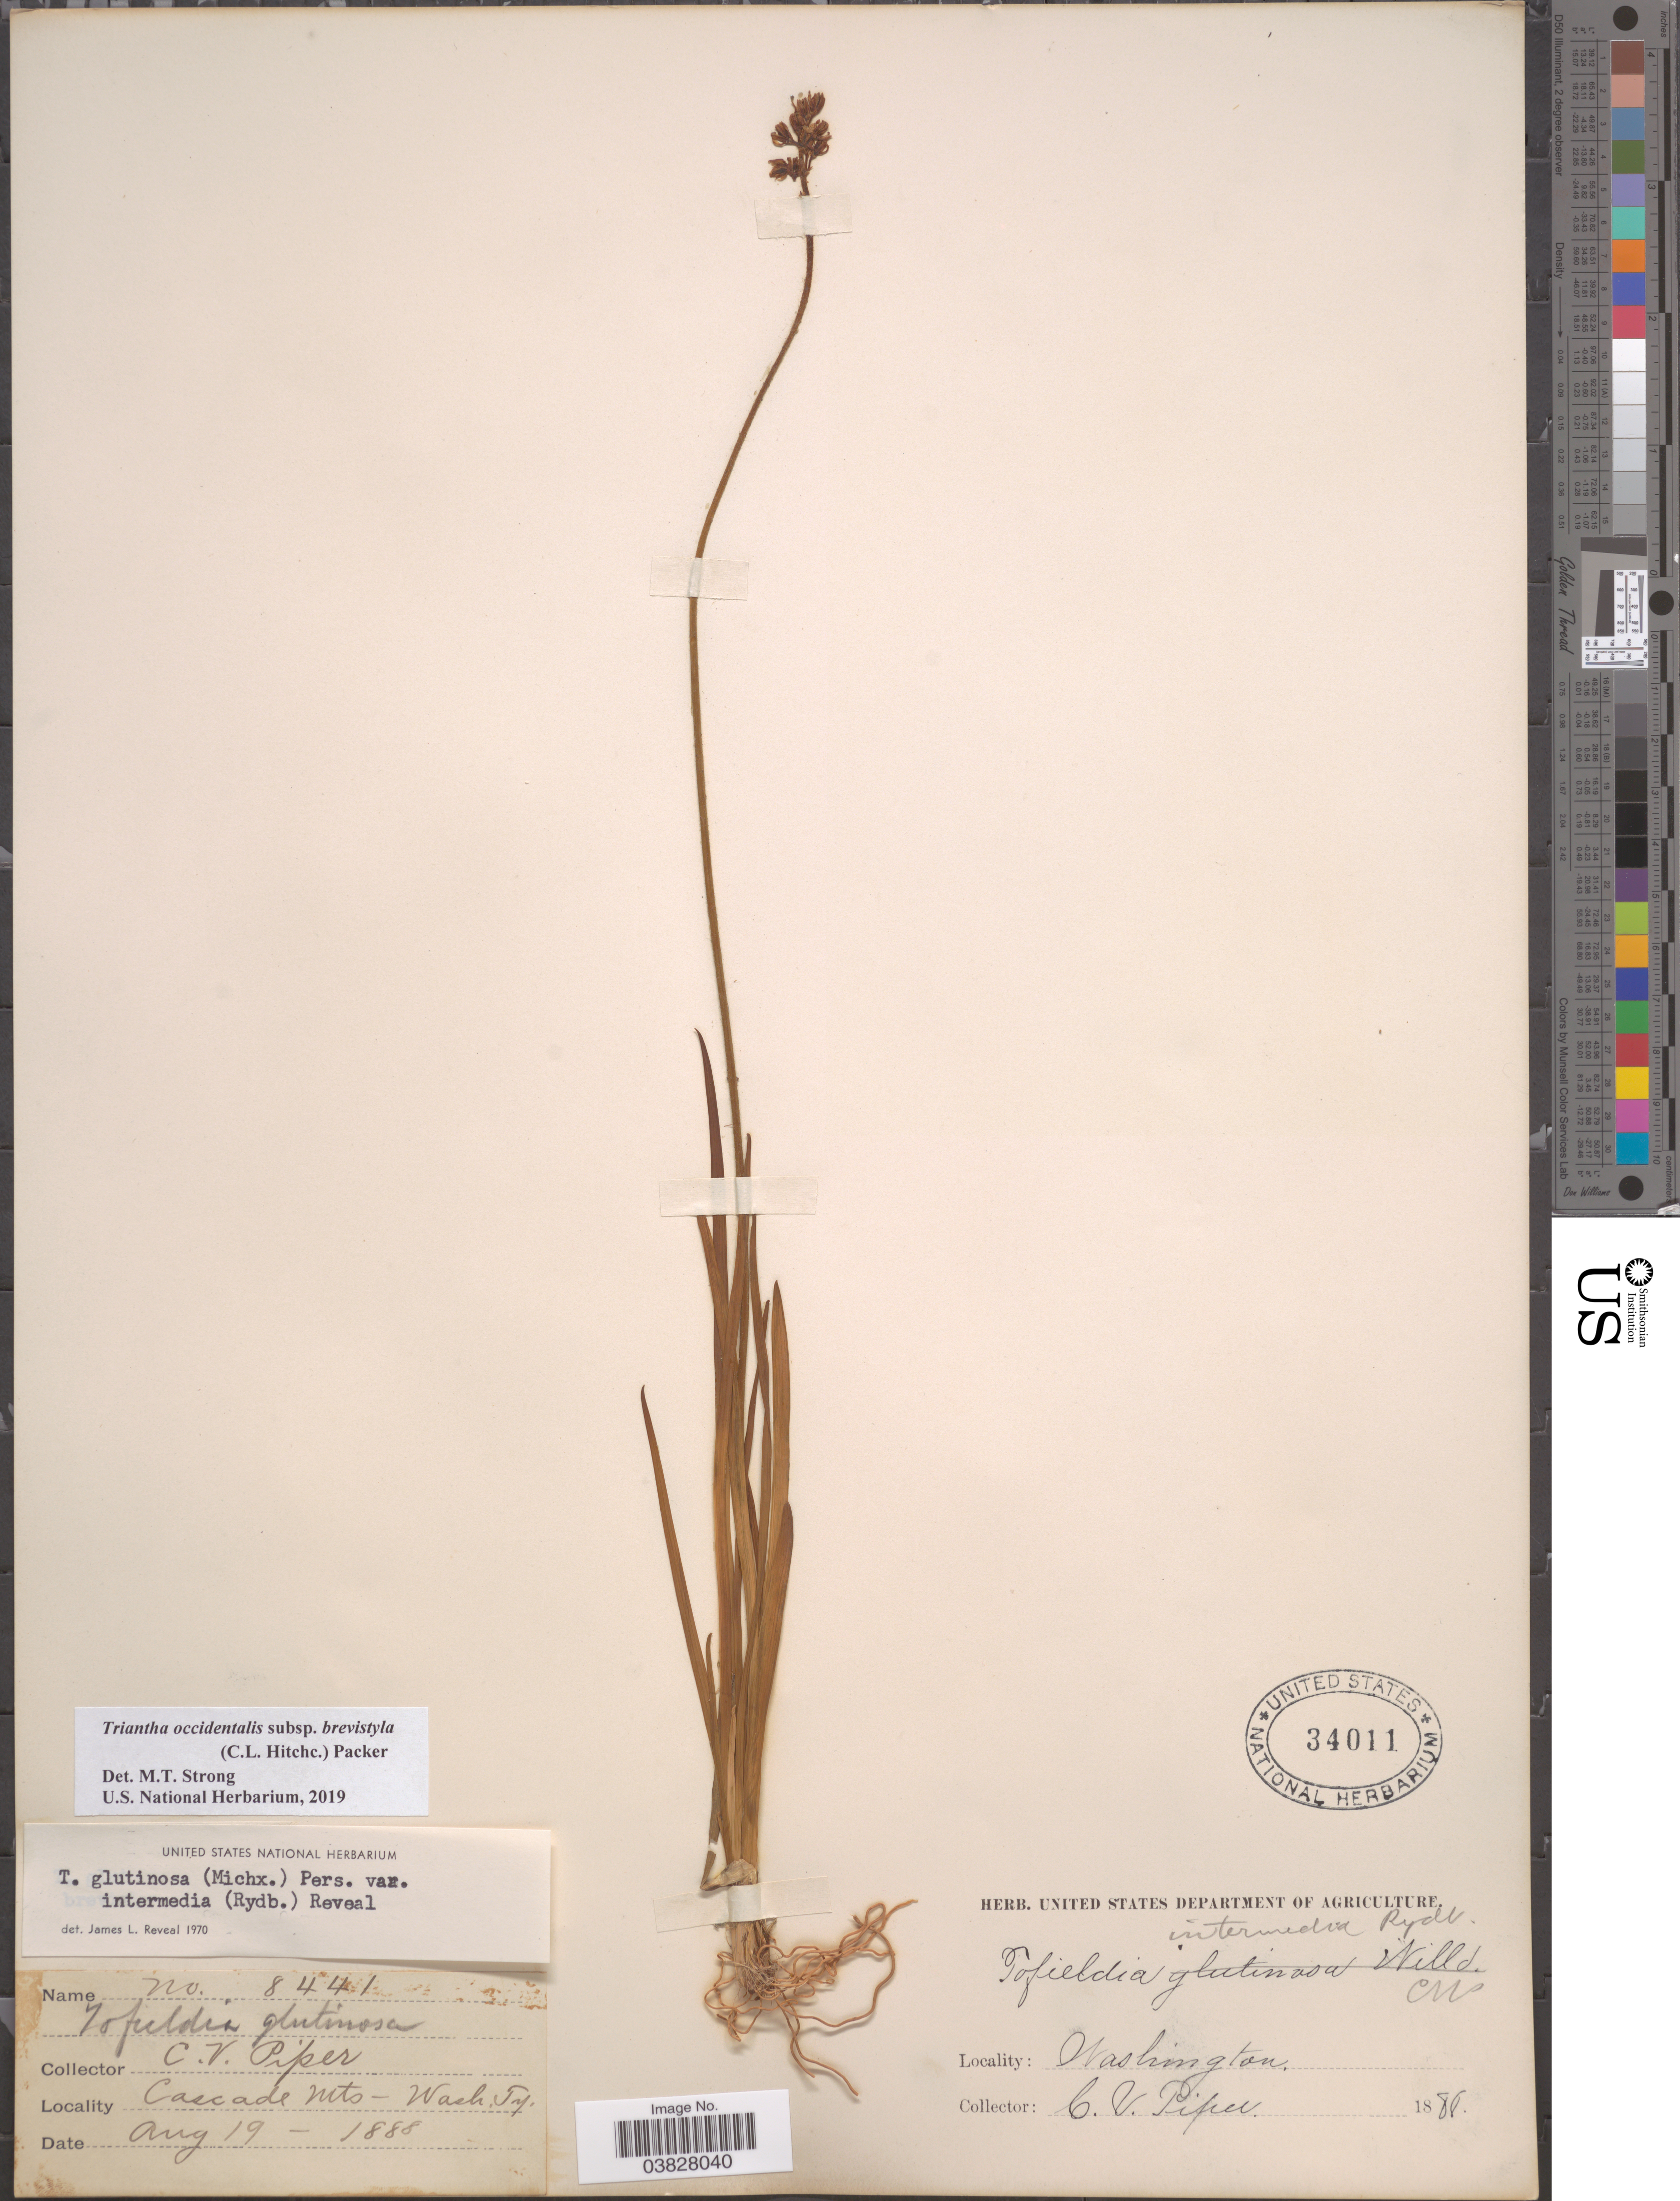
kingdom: Plantae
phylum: Tracheophyta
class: Liliopsida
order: Alismatales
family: Tofieldiaceae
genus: Triantha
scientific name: Triantha occidentalis subsp. brevistyla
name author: (C.L. Hitchc.) Packer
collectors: C. V. Piper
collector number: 8441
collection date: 1888-08-19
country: United States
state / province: Washington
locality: Cascade Mts.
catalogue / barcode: US 34011